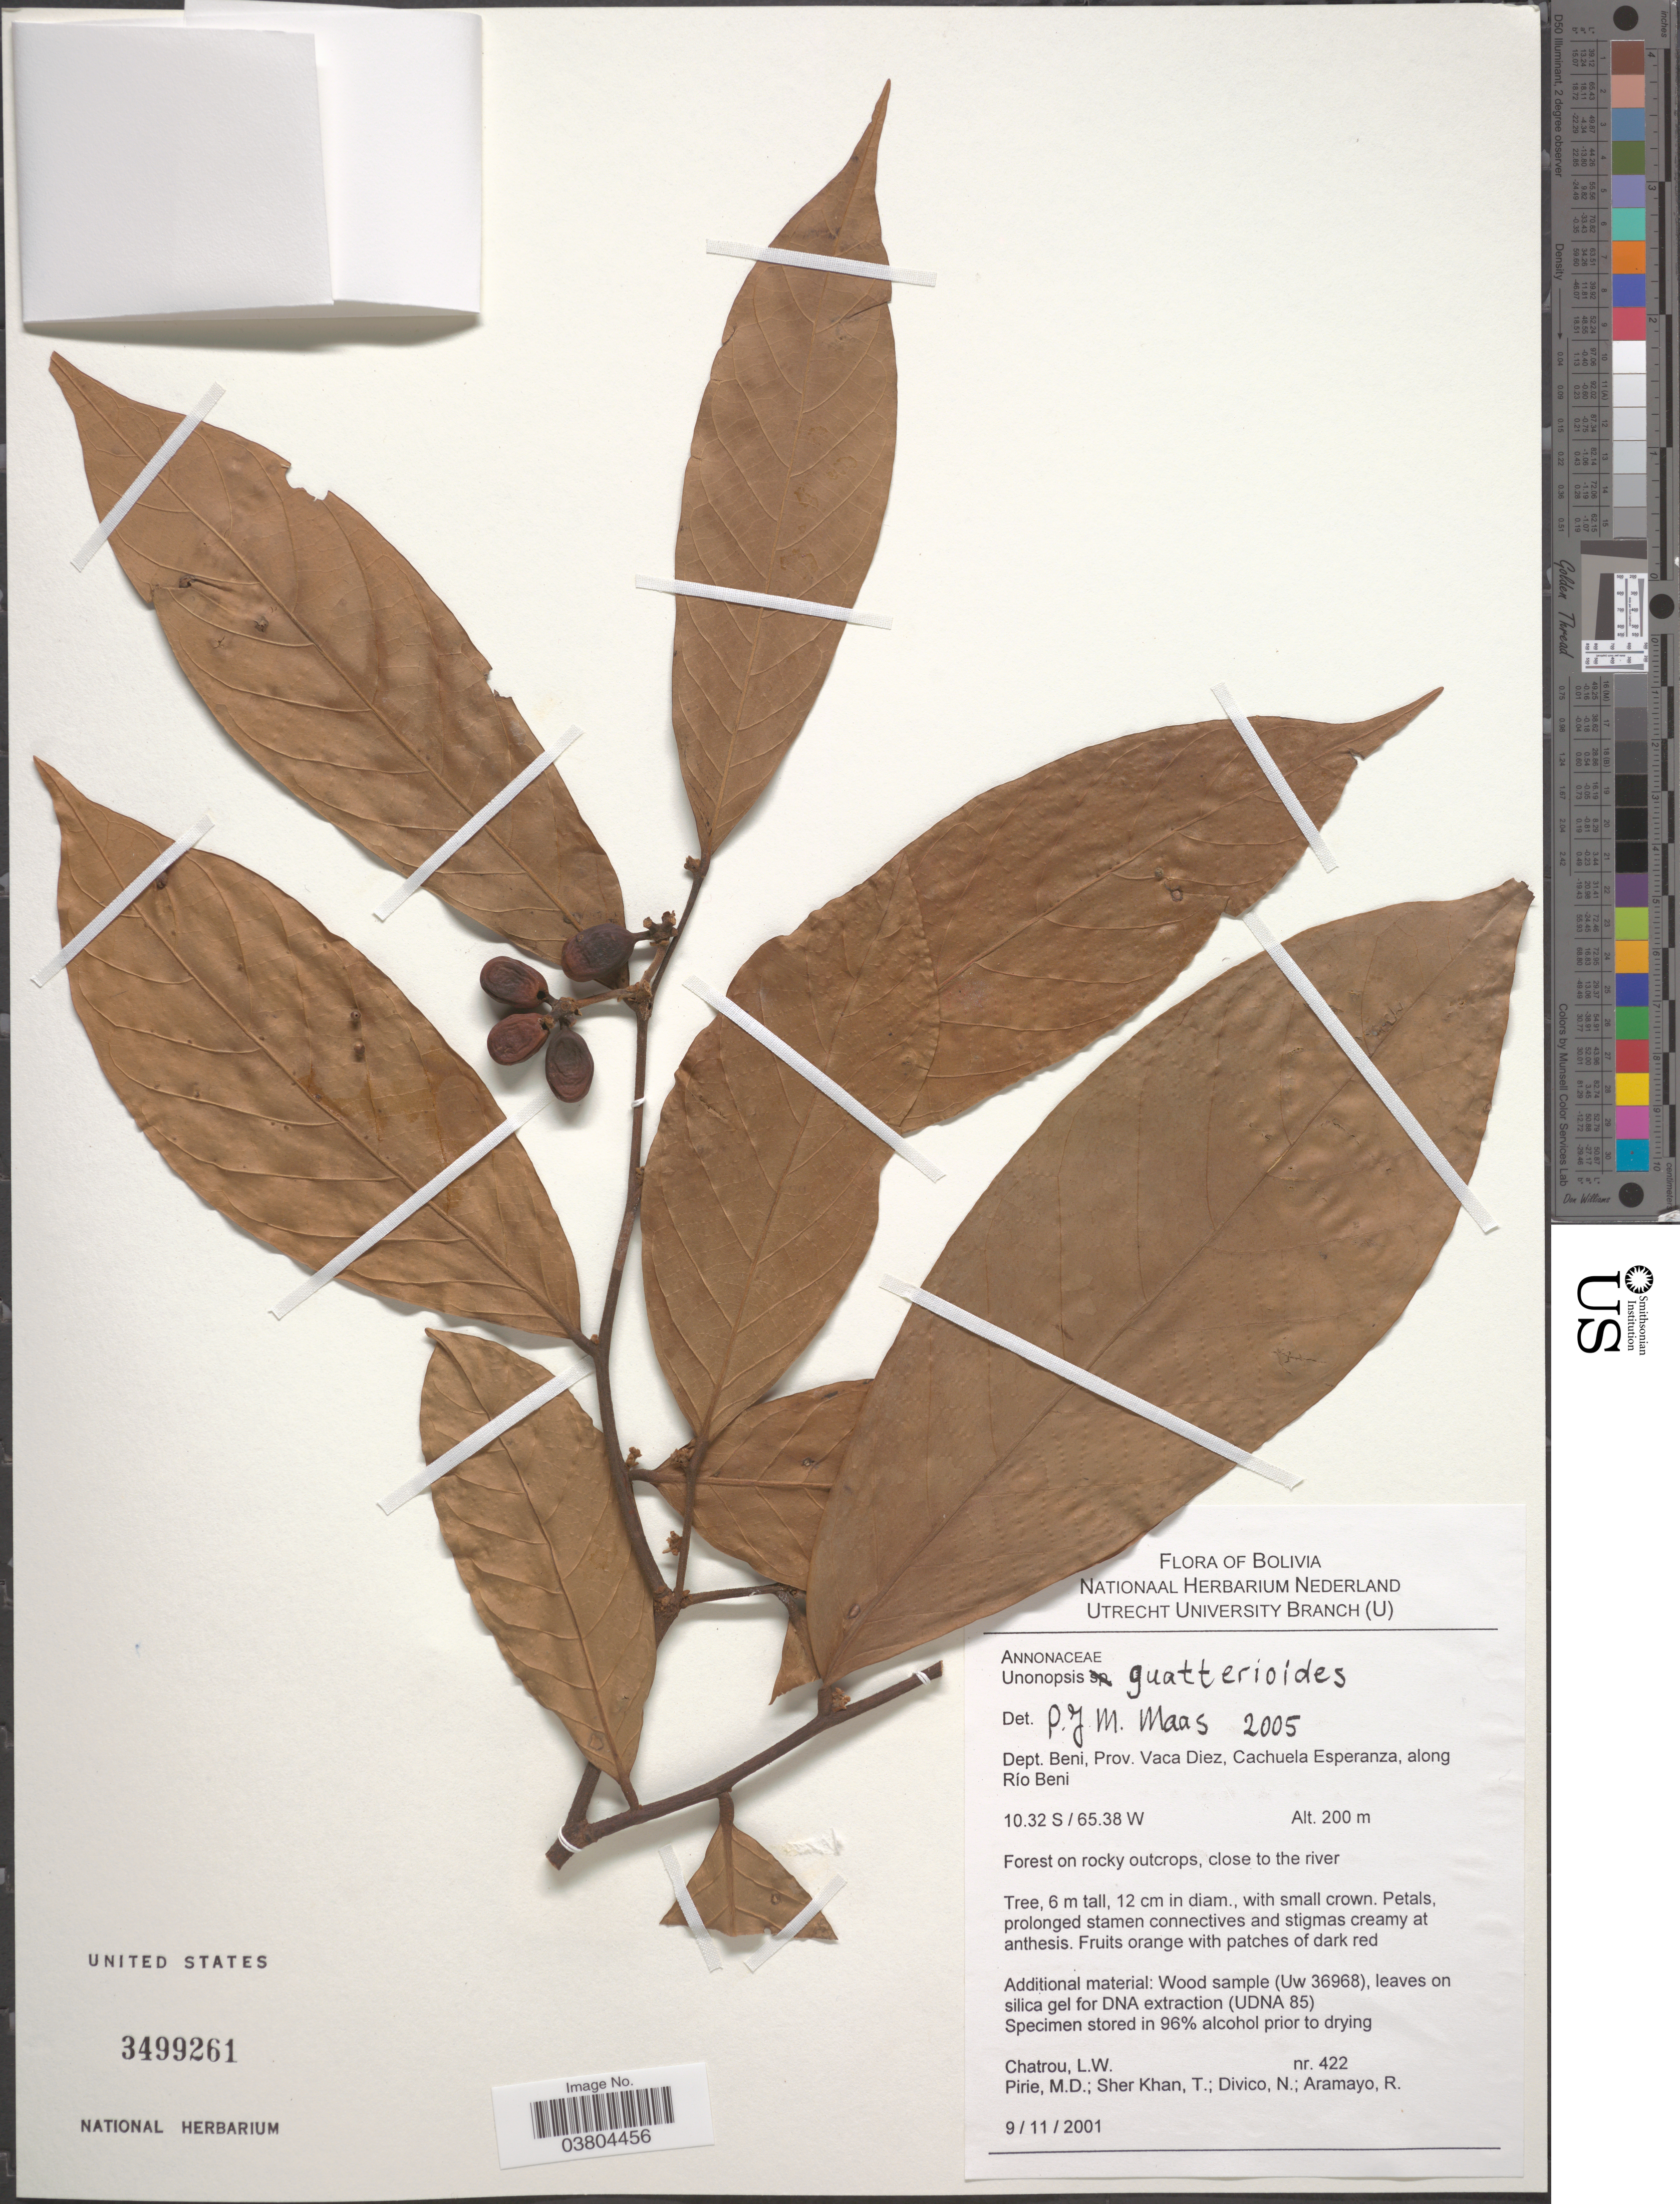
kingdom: Plantae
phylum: Tracheophyta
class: Magnoliopsida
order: Magnoliales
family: Annonaceae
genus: Unonopsis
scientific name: Unonopsis guatterioides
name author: (A. DC.) R.E. Fr.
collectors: L. W. Chatrou, M. Pirie, T. Sher Khan, N. Divico & R. Aramayo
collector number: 422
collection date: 2001-11-09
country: Bolivia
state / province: Beni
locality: Dept. Beni, Prov. Vaca Diez, Cachuela Esperanza, along Río Beni.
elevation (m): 200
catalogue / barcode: US 3499261